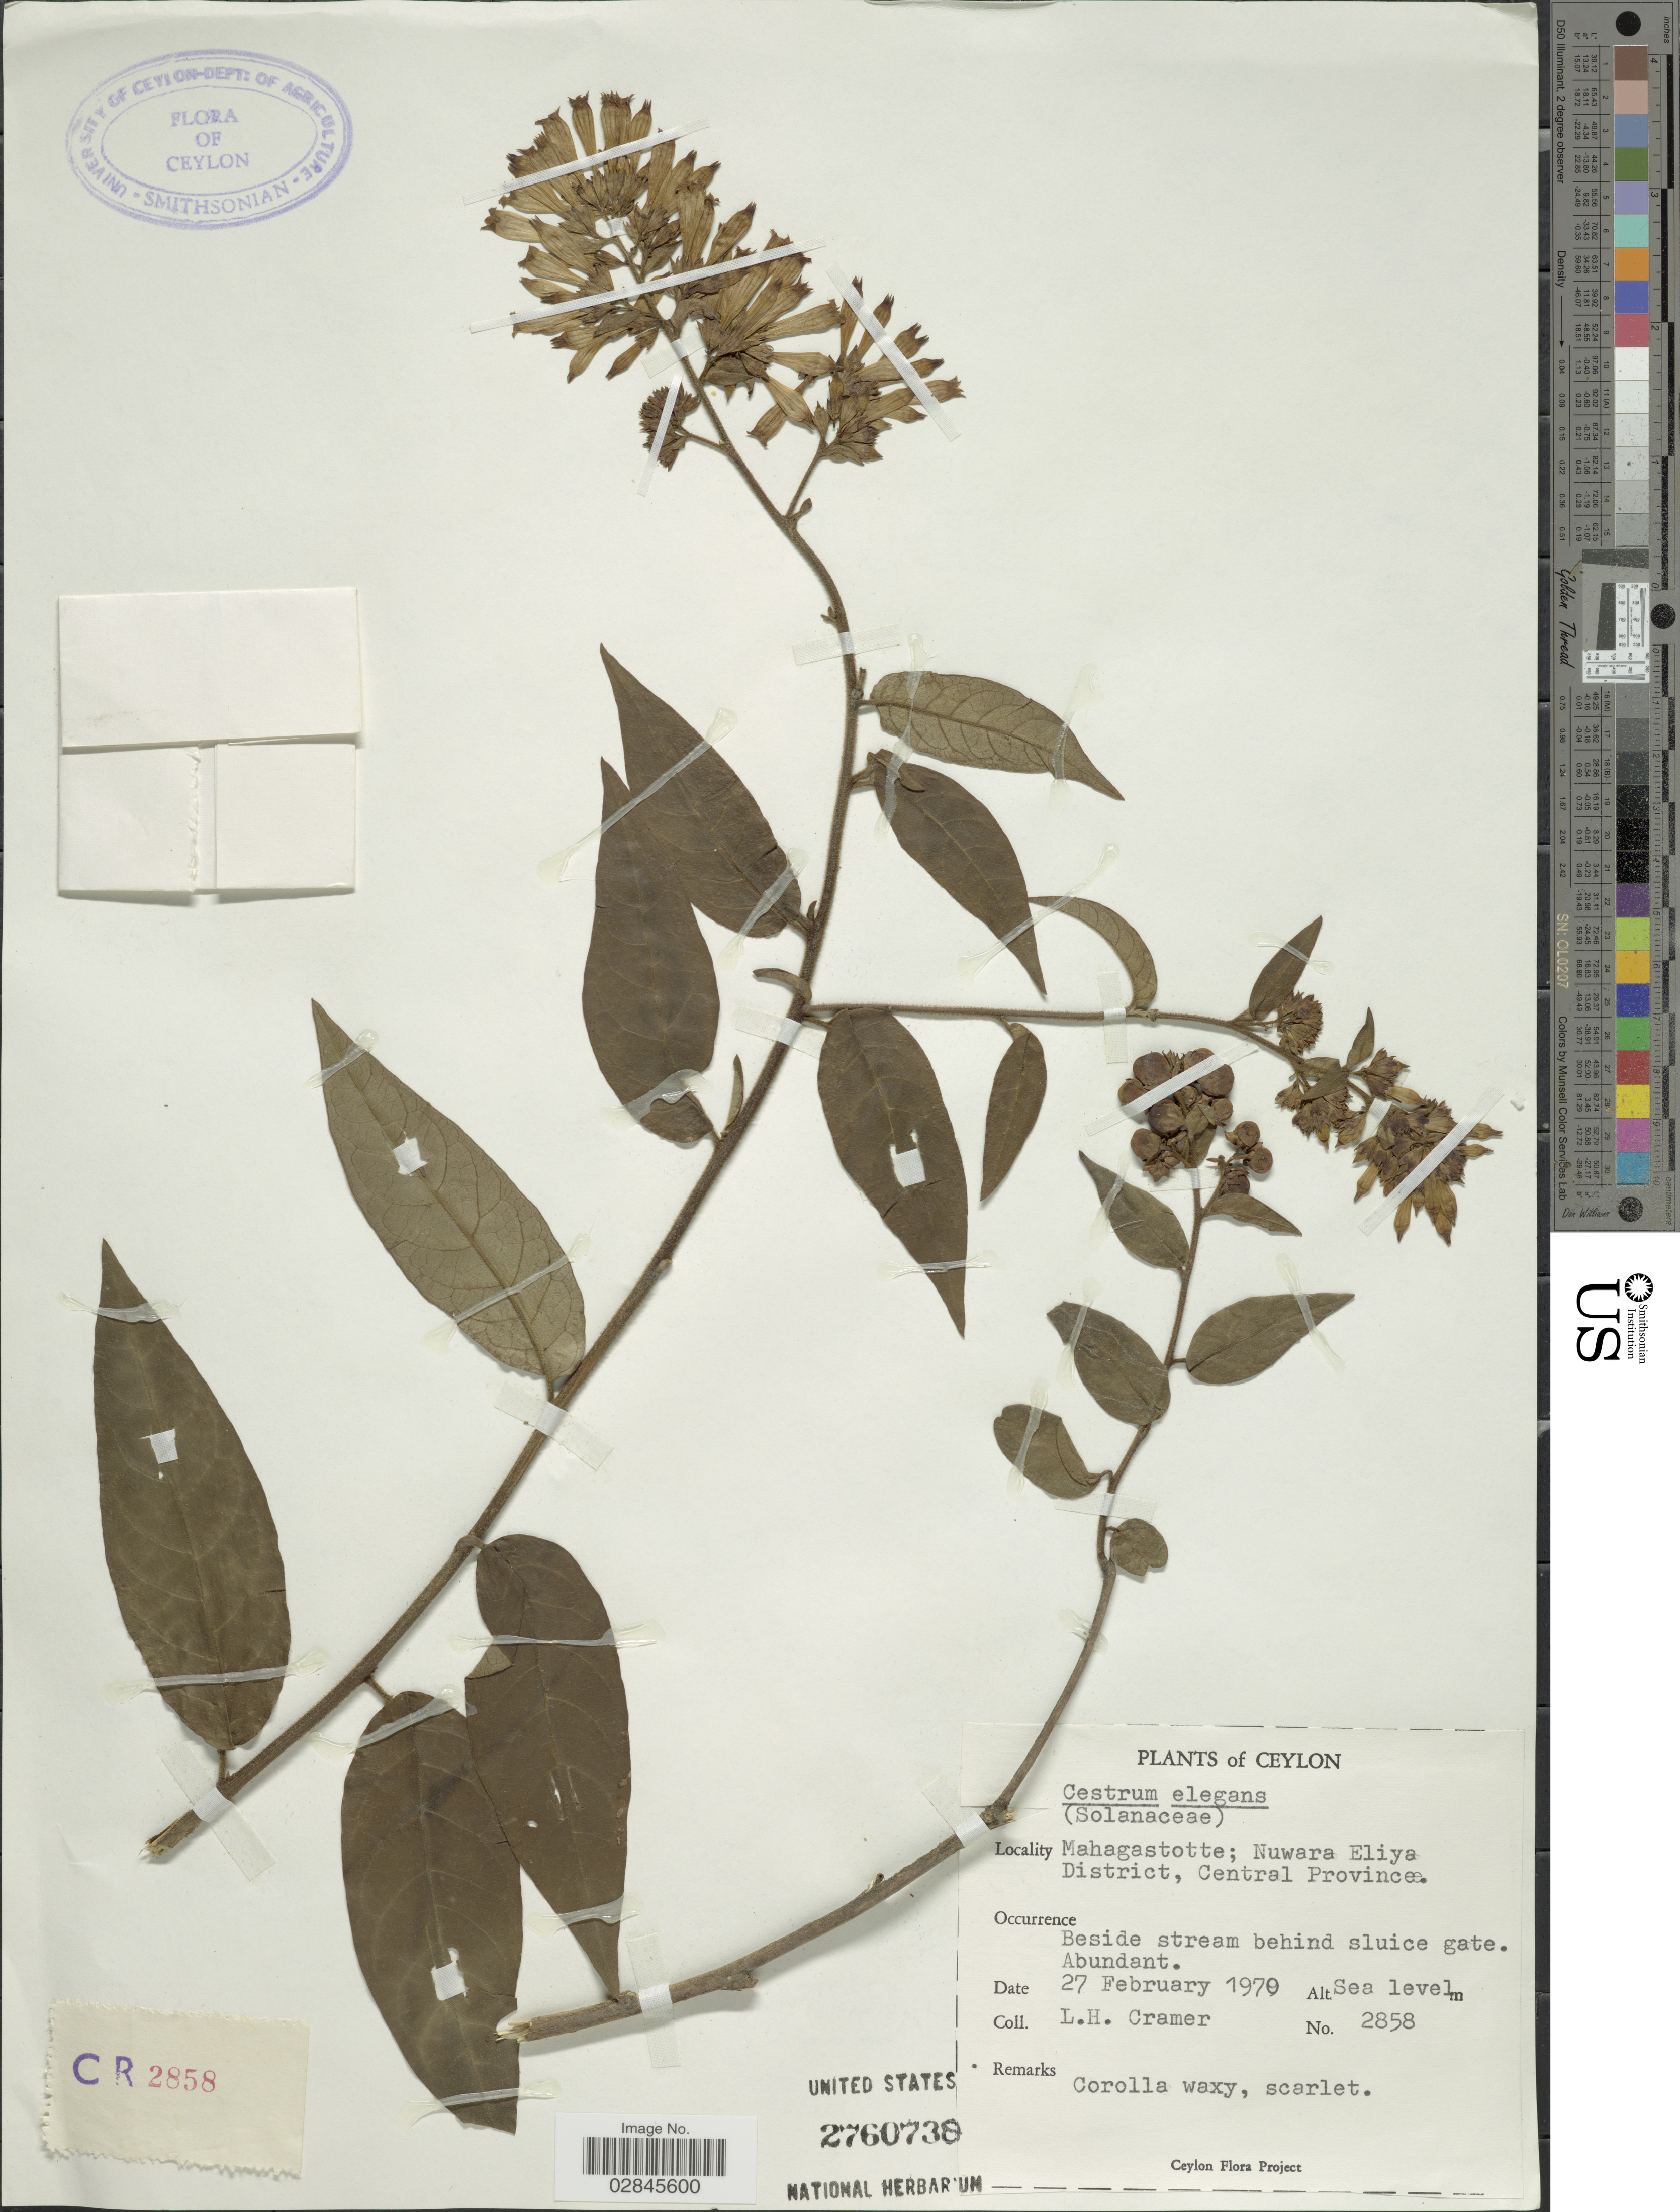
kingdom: Plantae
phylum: Tracheophyta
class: Magnoliopsida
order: Solanales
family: Solanaceae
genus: Cestrum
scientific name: Cestrum elegans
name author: (Brongn.) Schltdl.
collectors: L. H. Cramer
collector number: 2858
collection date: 1970-02-27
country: Sri Lanka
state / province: Central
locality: Ceylon. Mahagastotte; Nuwara Eliya District.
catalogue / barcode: US 2760738